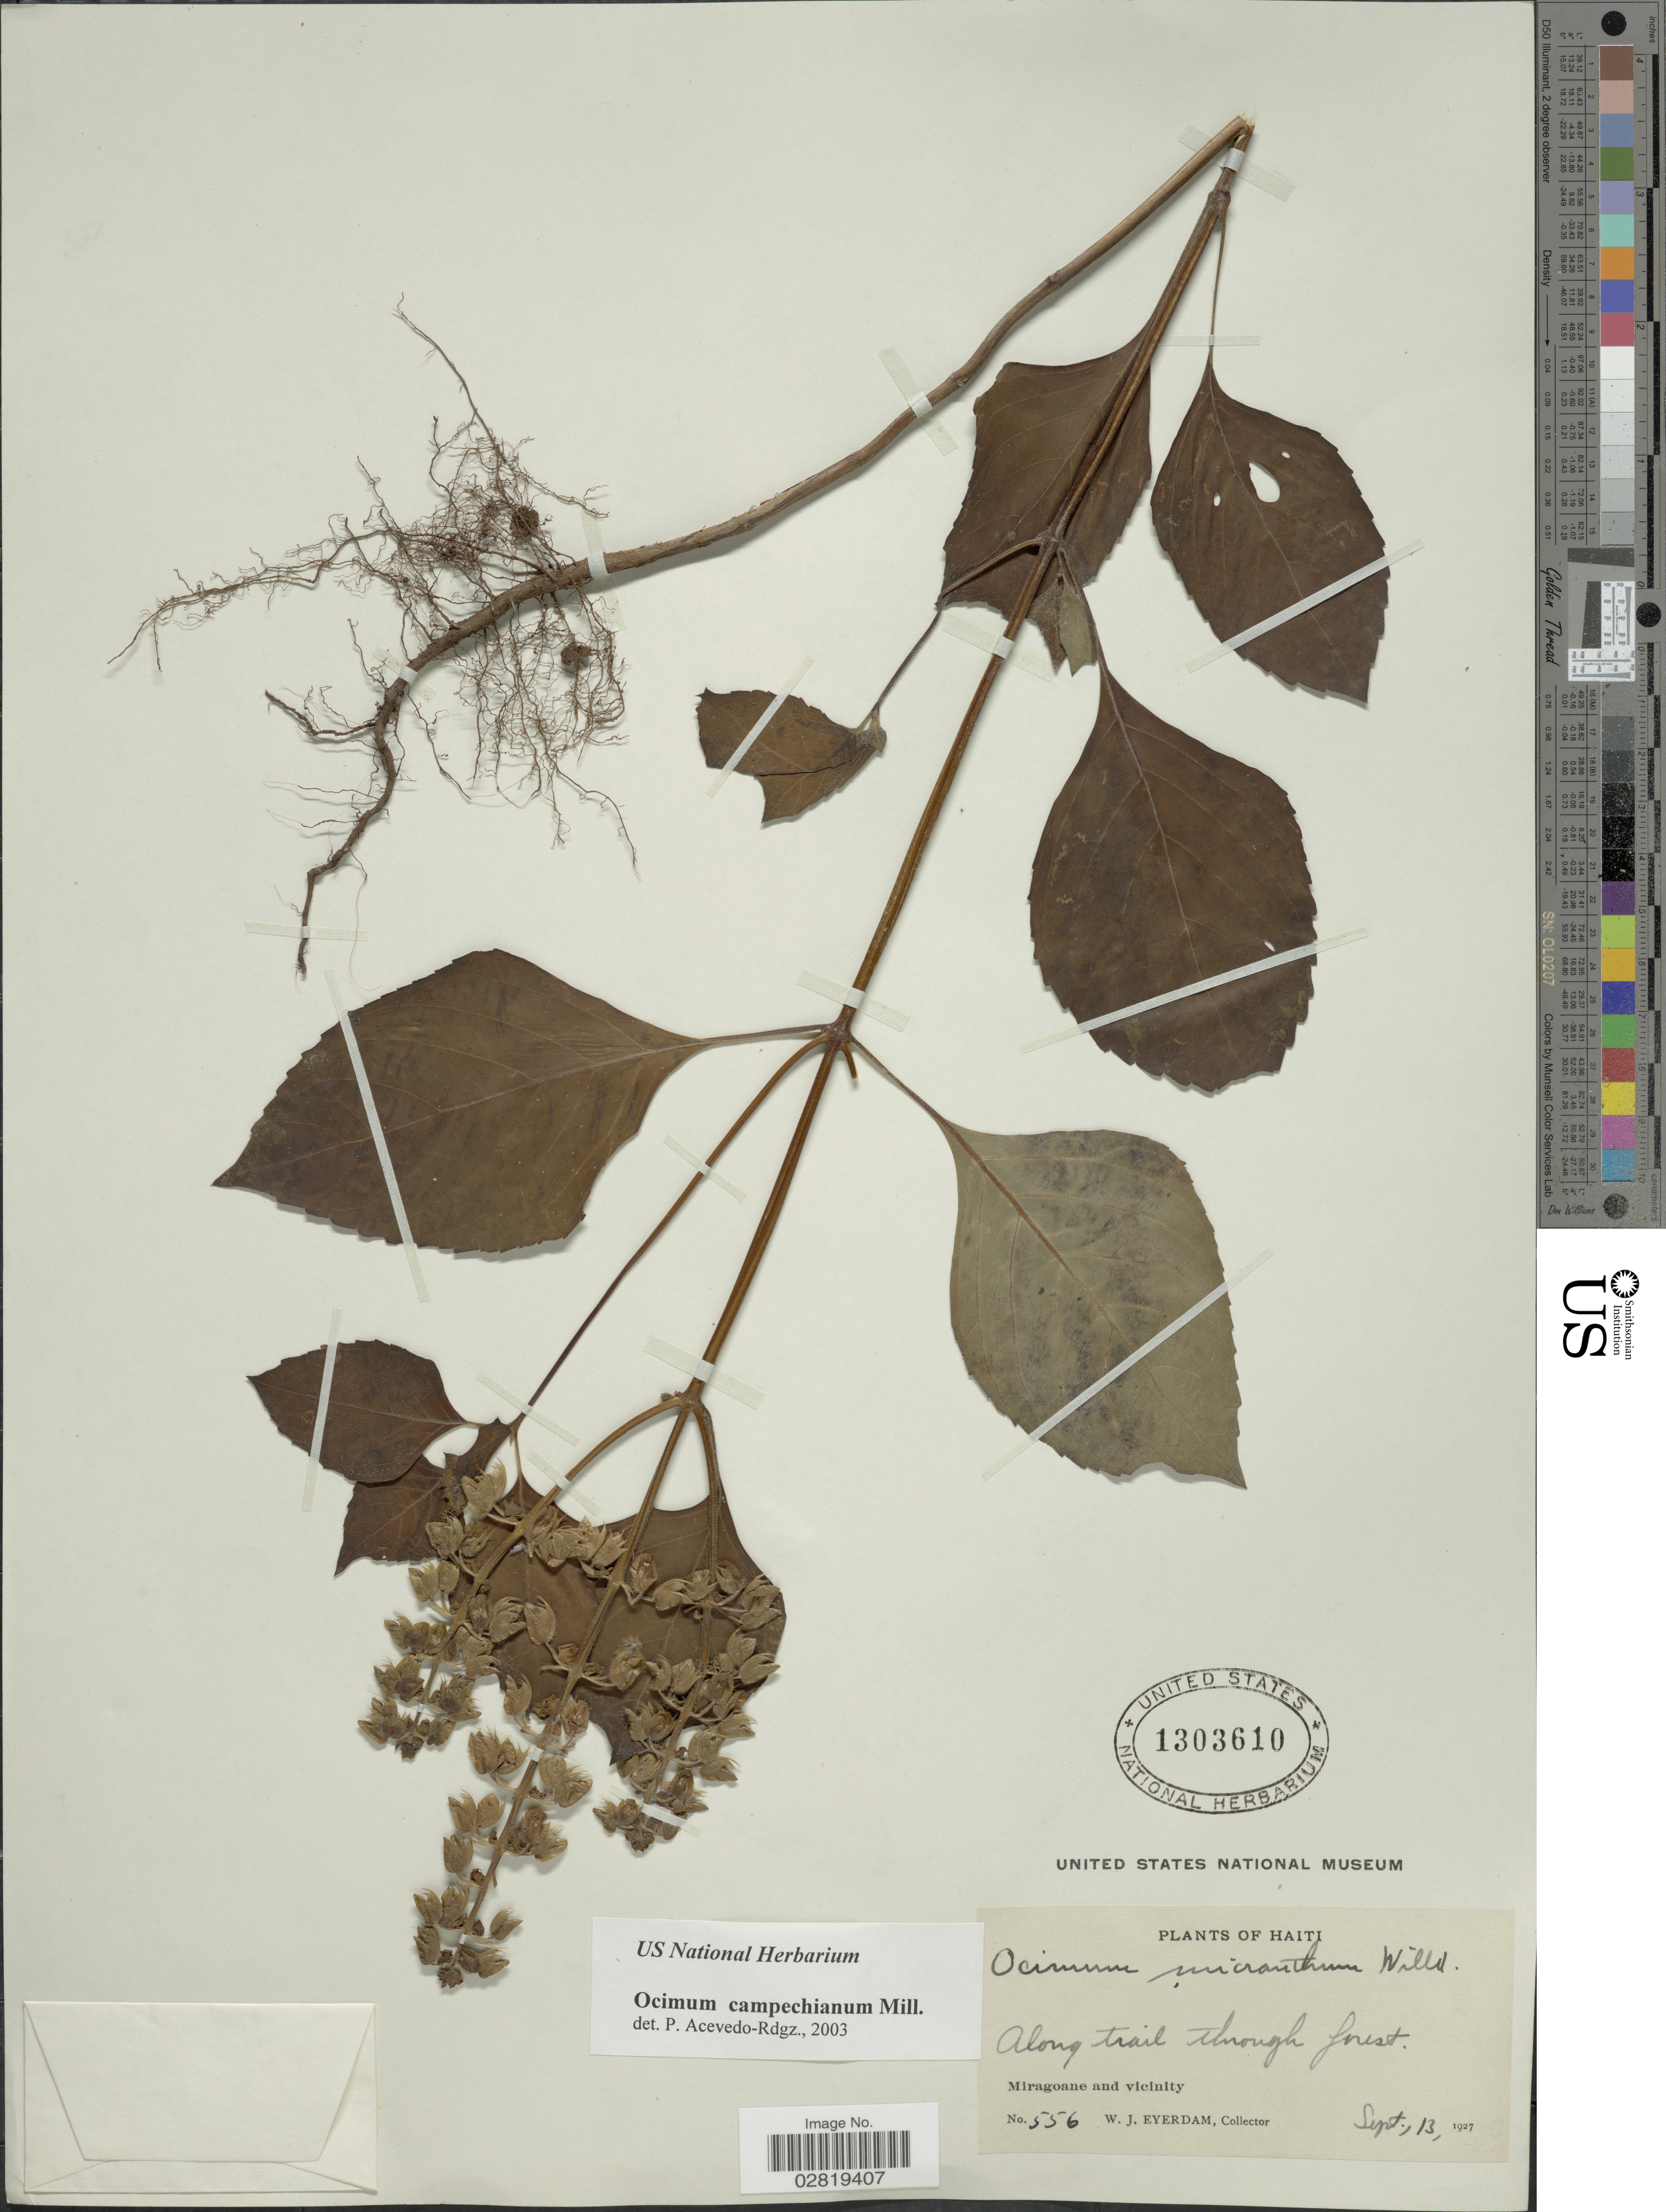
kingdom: Plantae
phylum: Tracheophyta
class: Magnoliopsida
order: Lamiales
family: Lamiaceae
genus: Ocimum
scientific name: Ocimum campechianum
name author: Mill.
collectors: W. J. Eyerdam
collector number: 556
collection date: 1927-09-13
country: Haiti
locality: Miragoane and vicinity.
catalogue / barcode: US 1303610